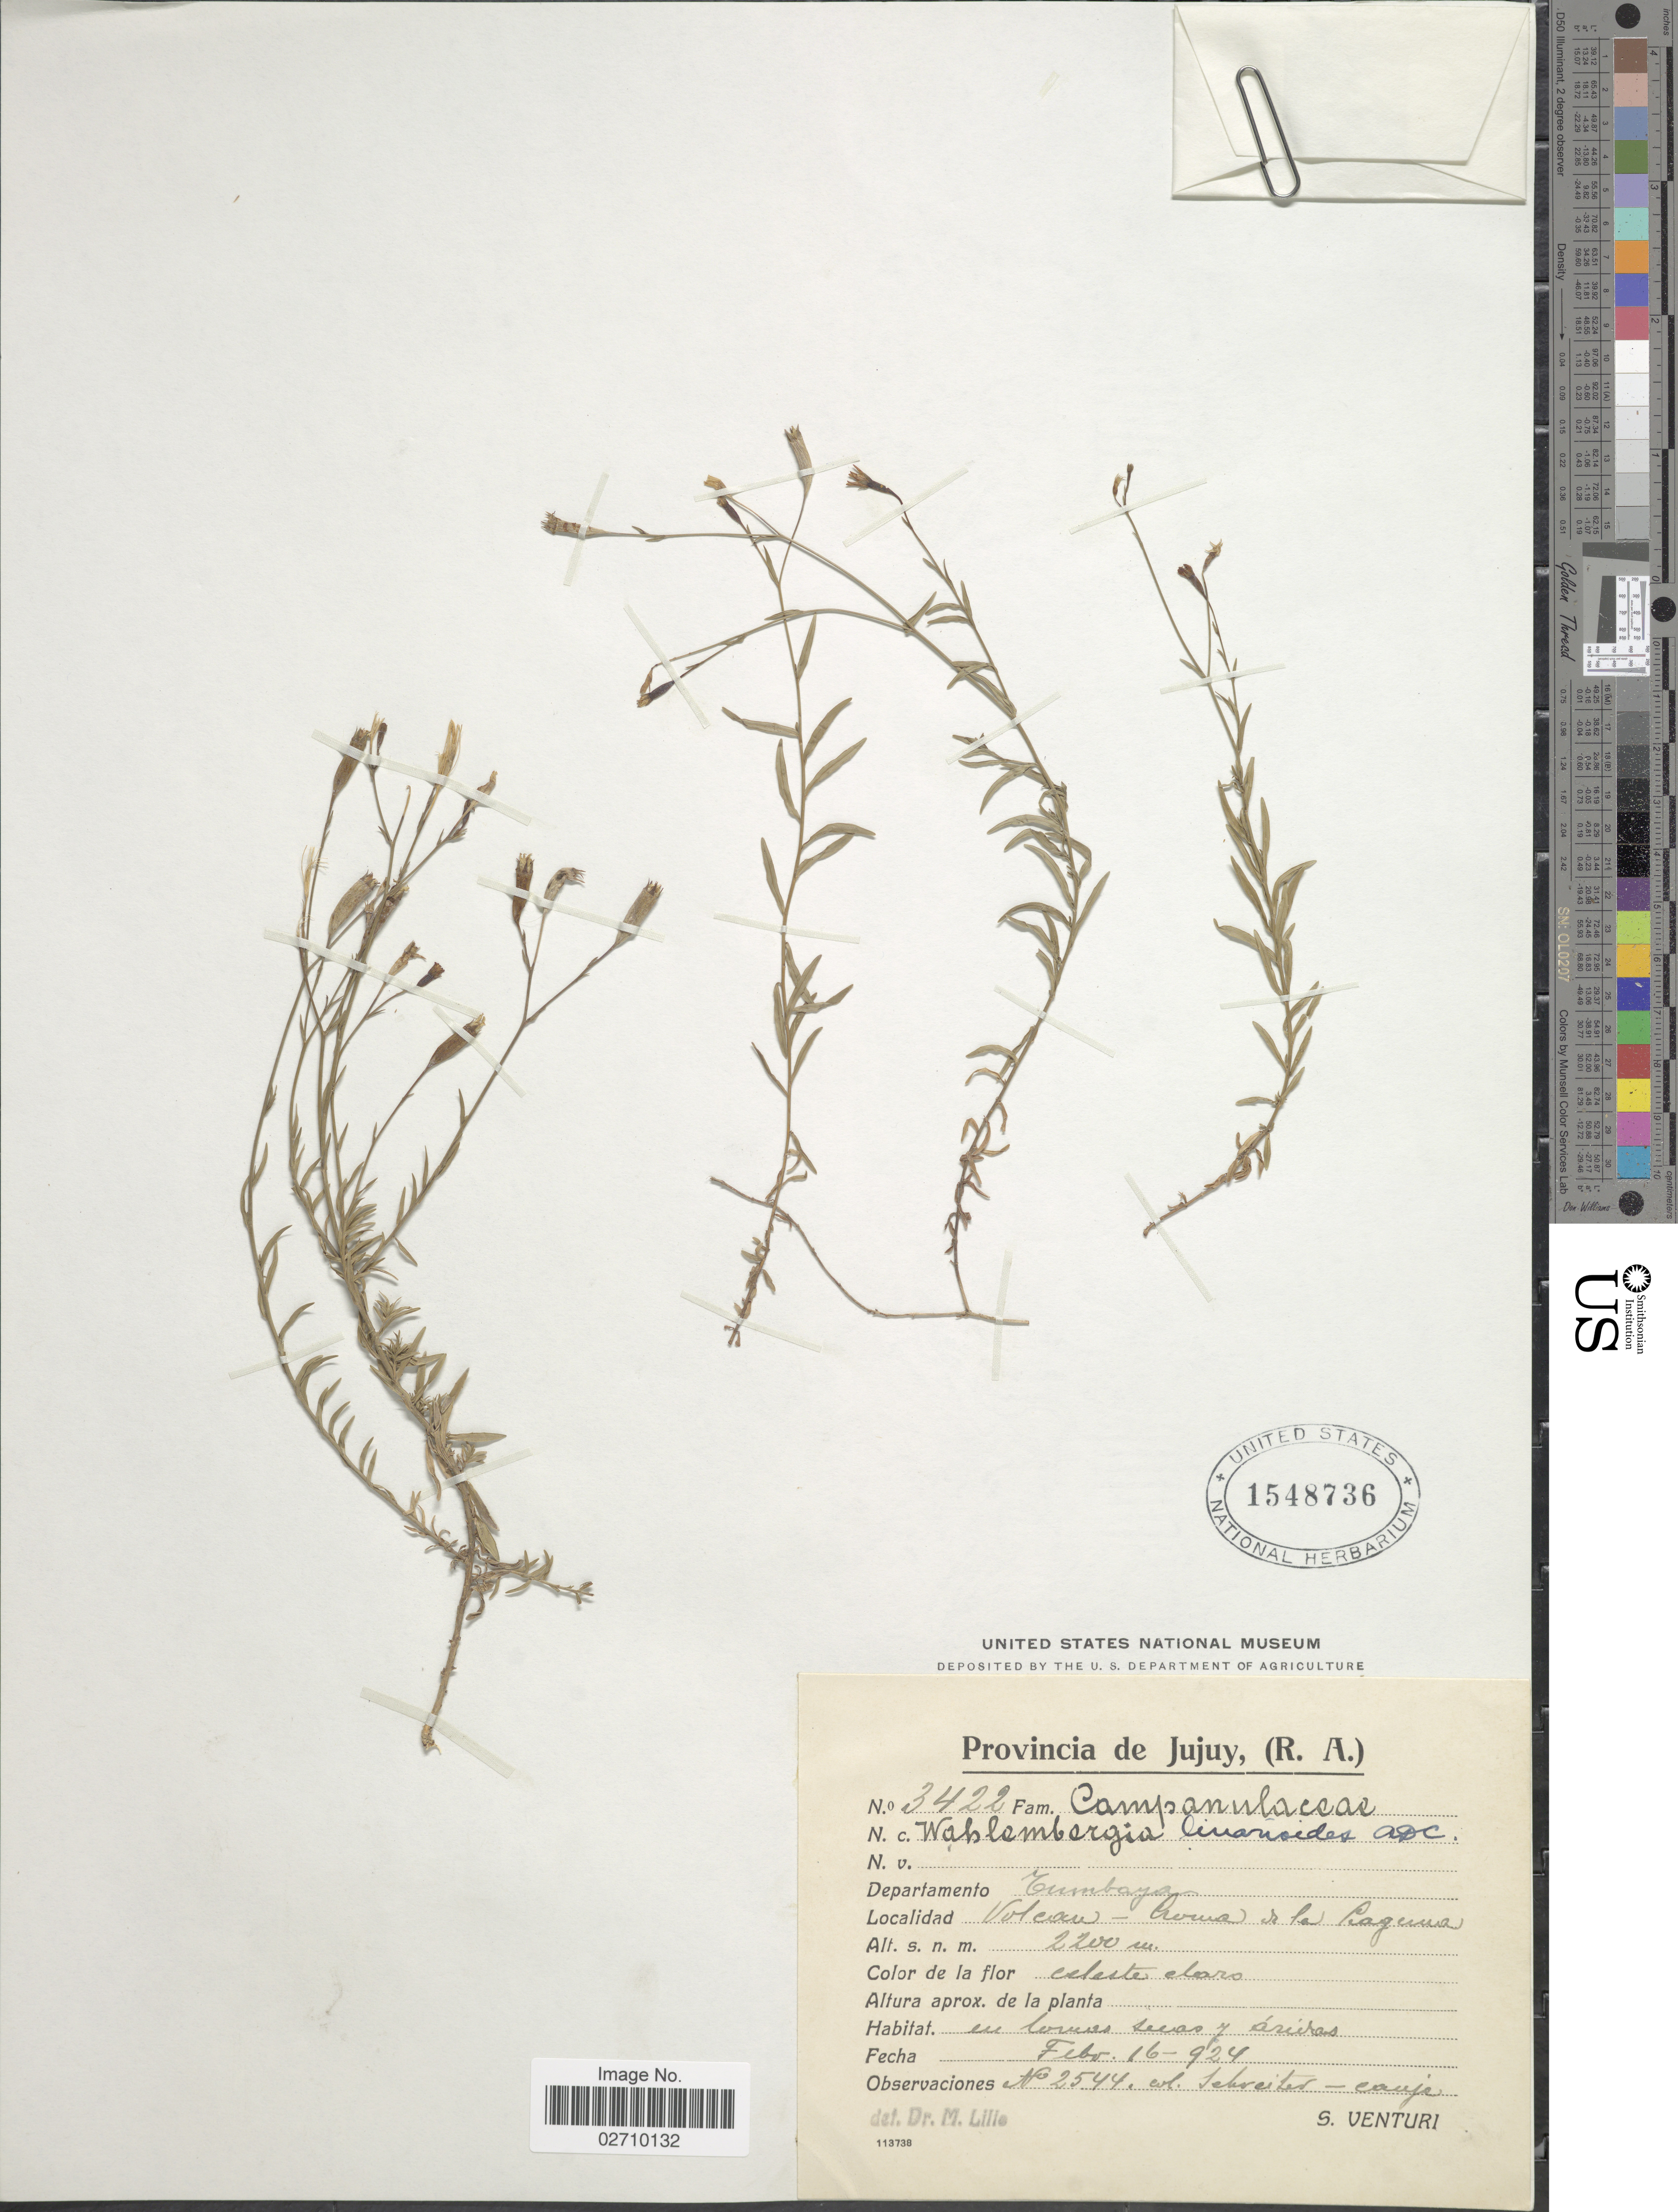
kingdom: Plantae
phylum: Tracheophyta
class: Magnoliopsida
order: Asterales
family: Campanulaceae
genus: Wahlenbergia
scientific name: Wahlenbergia linarioides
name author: (Lam.) A. DC.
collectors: S. Venturi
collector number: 3422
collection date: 1924-02-16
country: Argentina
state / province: Jujuy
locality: Departamento: Tumbaya. Laguna Volcán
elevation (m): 2200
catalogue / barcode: US 1548736